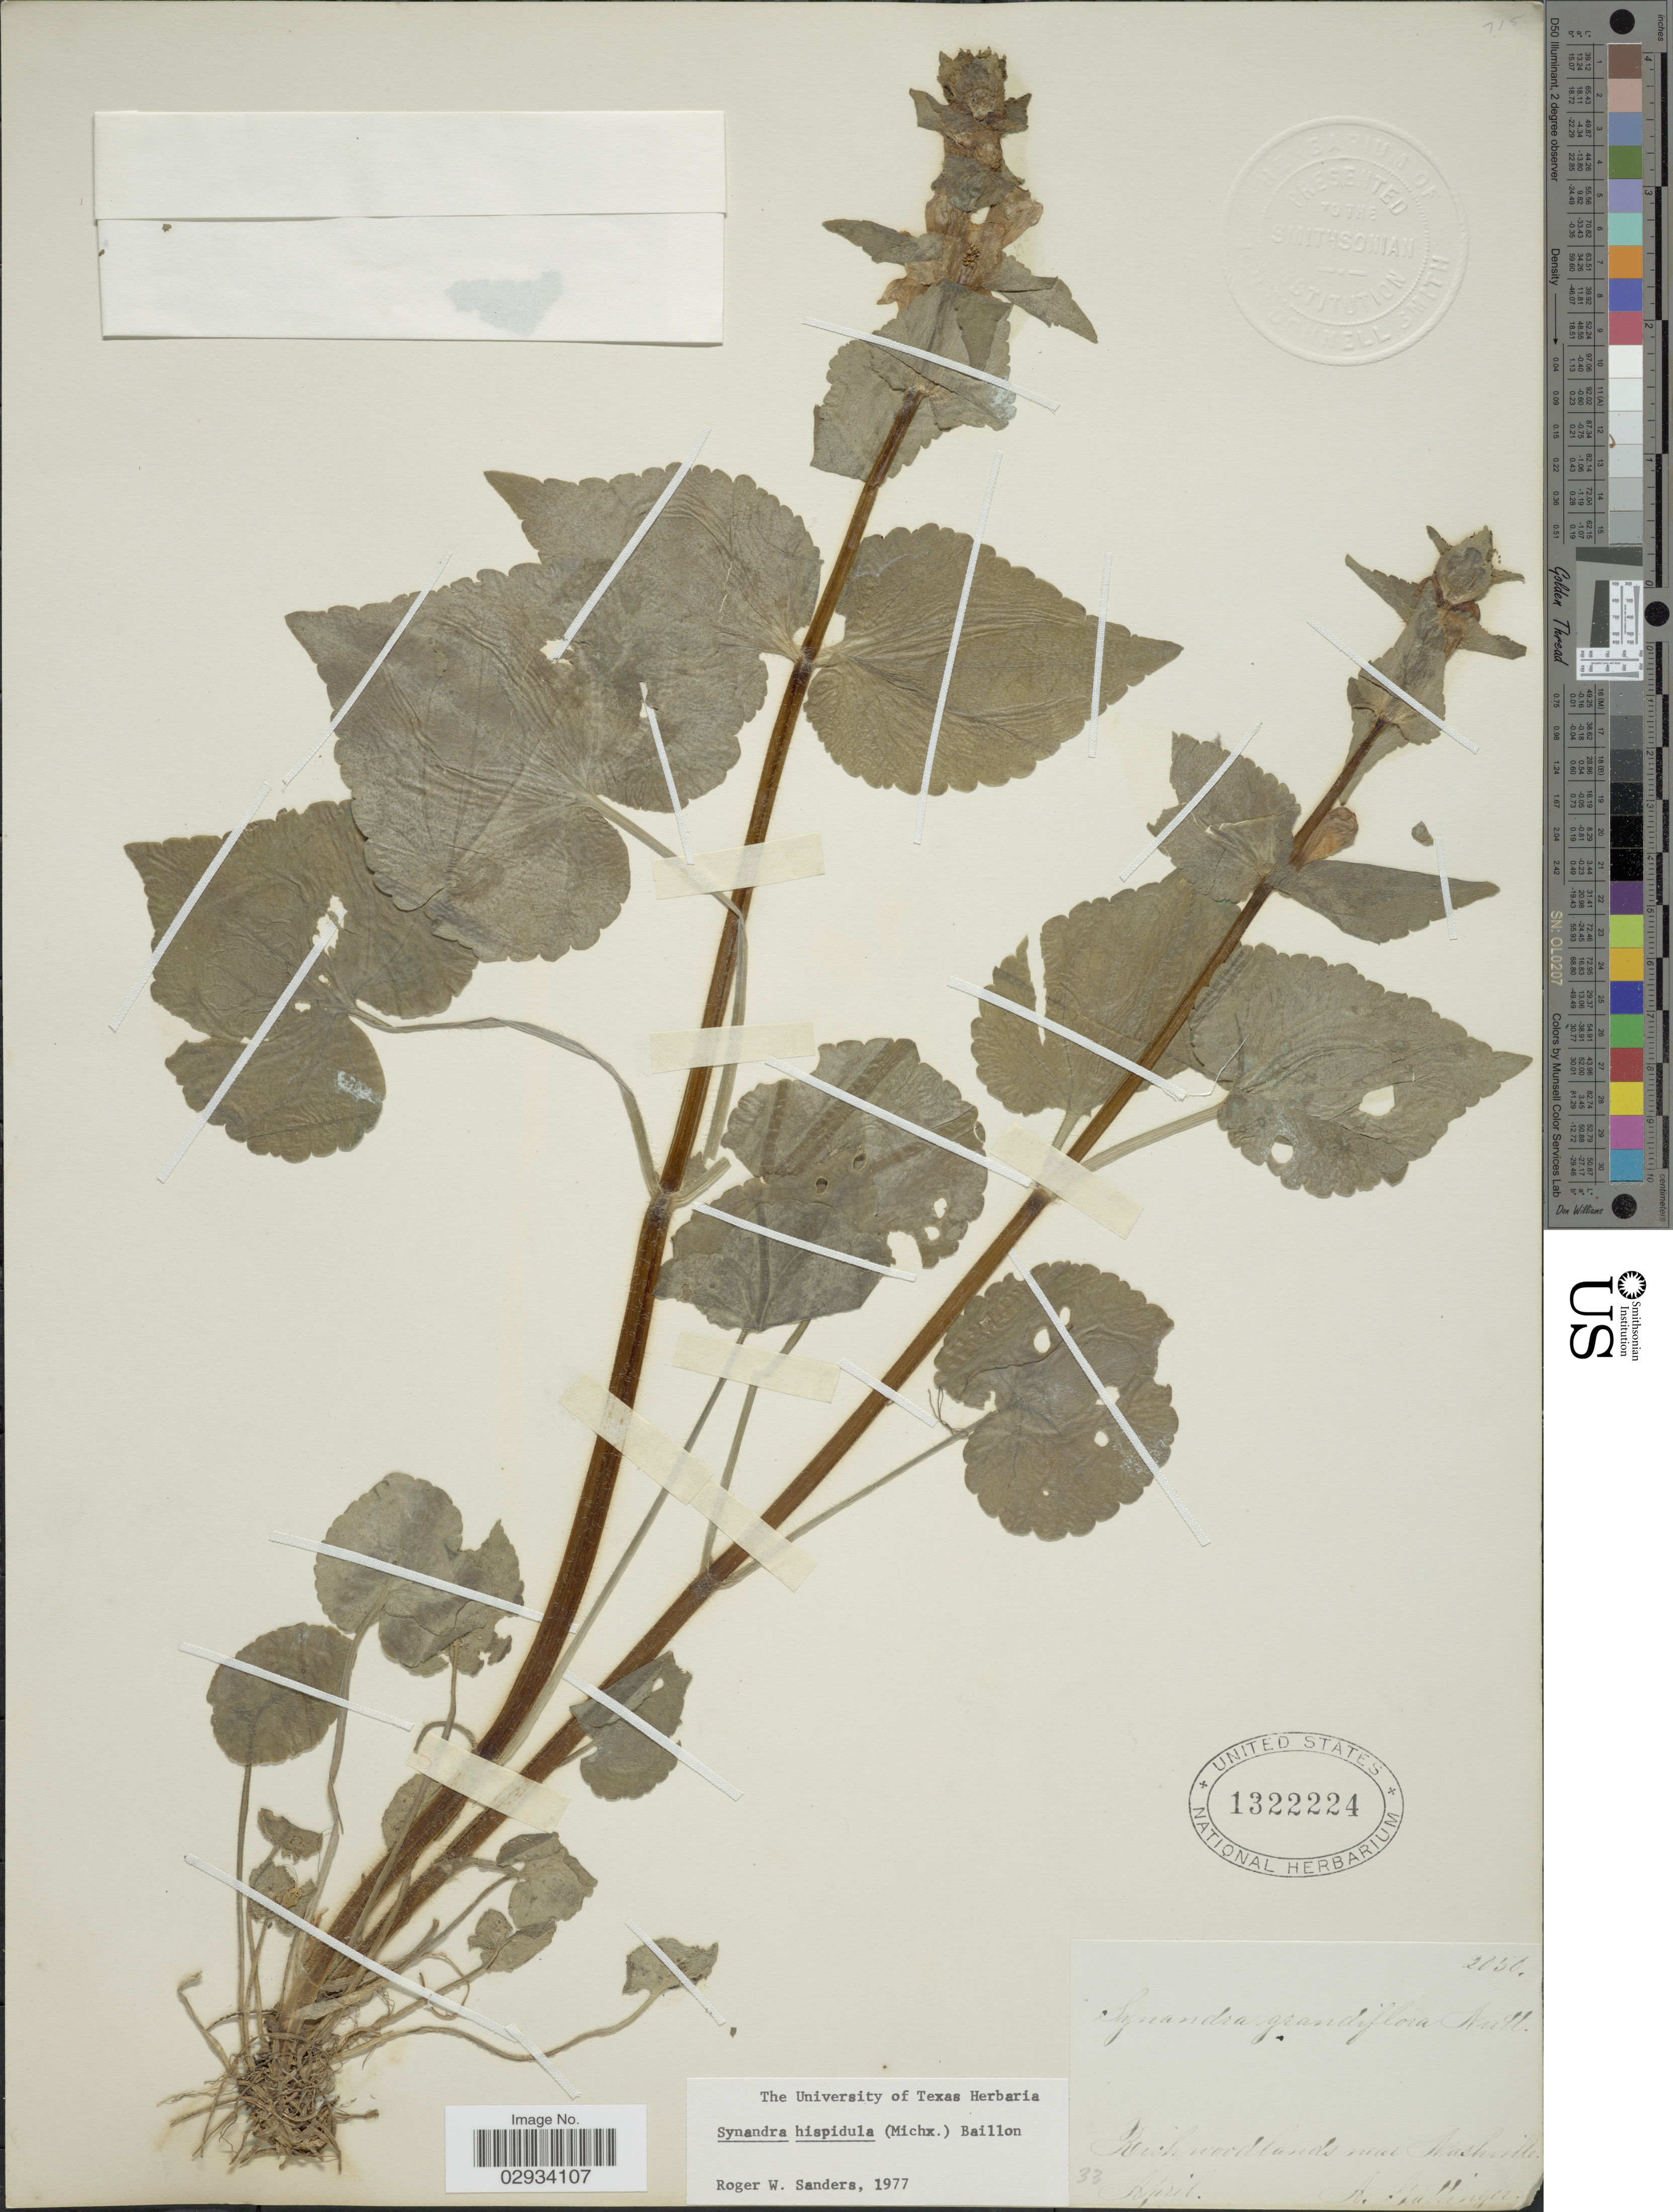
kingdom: Plantae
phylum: Tracheophyta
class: Magnoliopsida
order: Lamiales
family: Lamiaceae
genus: Synandra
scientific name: Synandra hispidula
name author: (Michx.) Baill.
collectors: A. Gattinger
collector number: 2050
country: United States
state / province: Tennessee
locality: Near Nashville.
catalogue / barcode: US 1322224